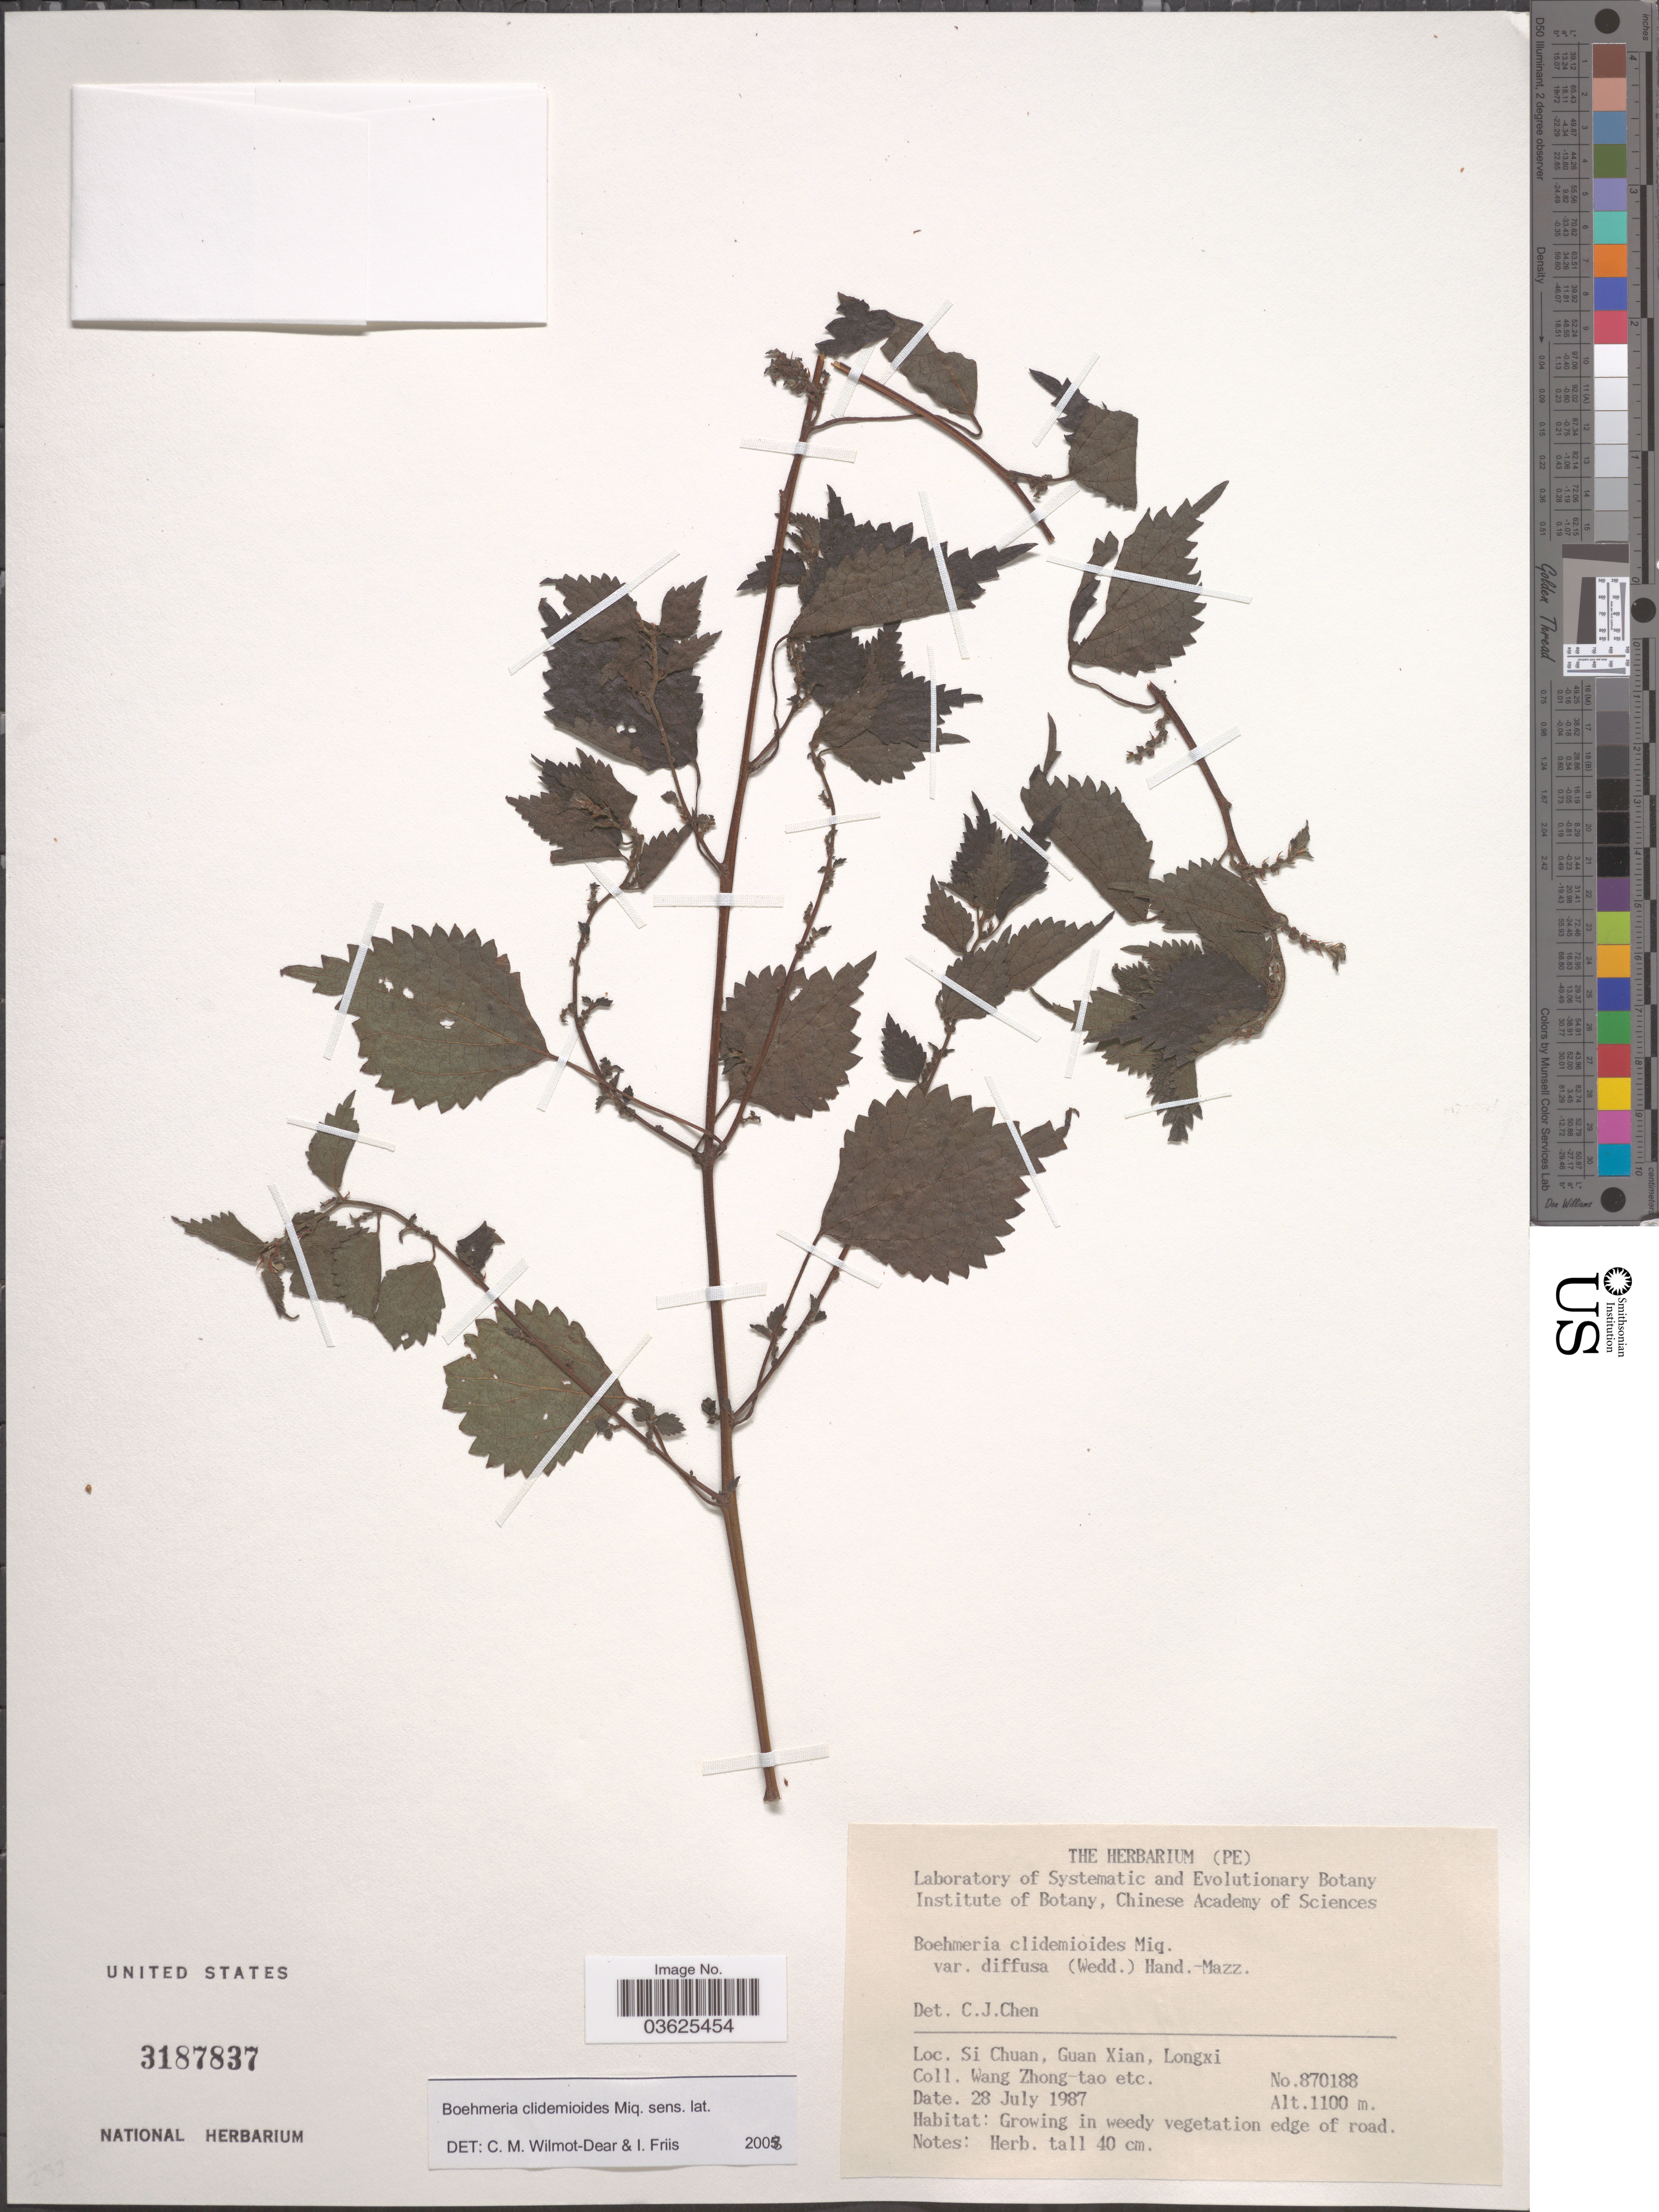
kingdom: Plantae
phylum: Tracheophyta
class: Magnoliopsida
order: Rosales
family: Urticaceae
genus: Boehmeria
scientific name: Boehmeria clidemioides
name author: Miq.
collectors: W. Zhong-Tao & et al.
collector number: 870188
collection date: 1987-07-28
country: China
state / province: Sichuan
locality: Guan Xian, Longxi.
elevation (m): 1100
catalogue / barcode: US 3187837